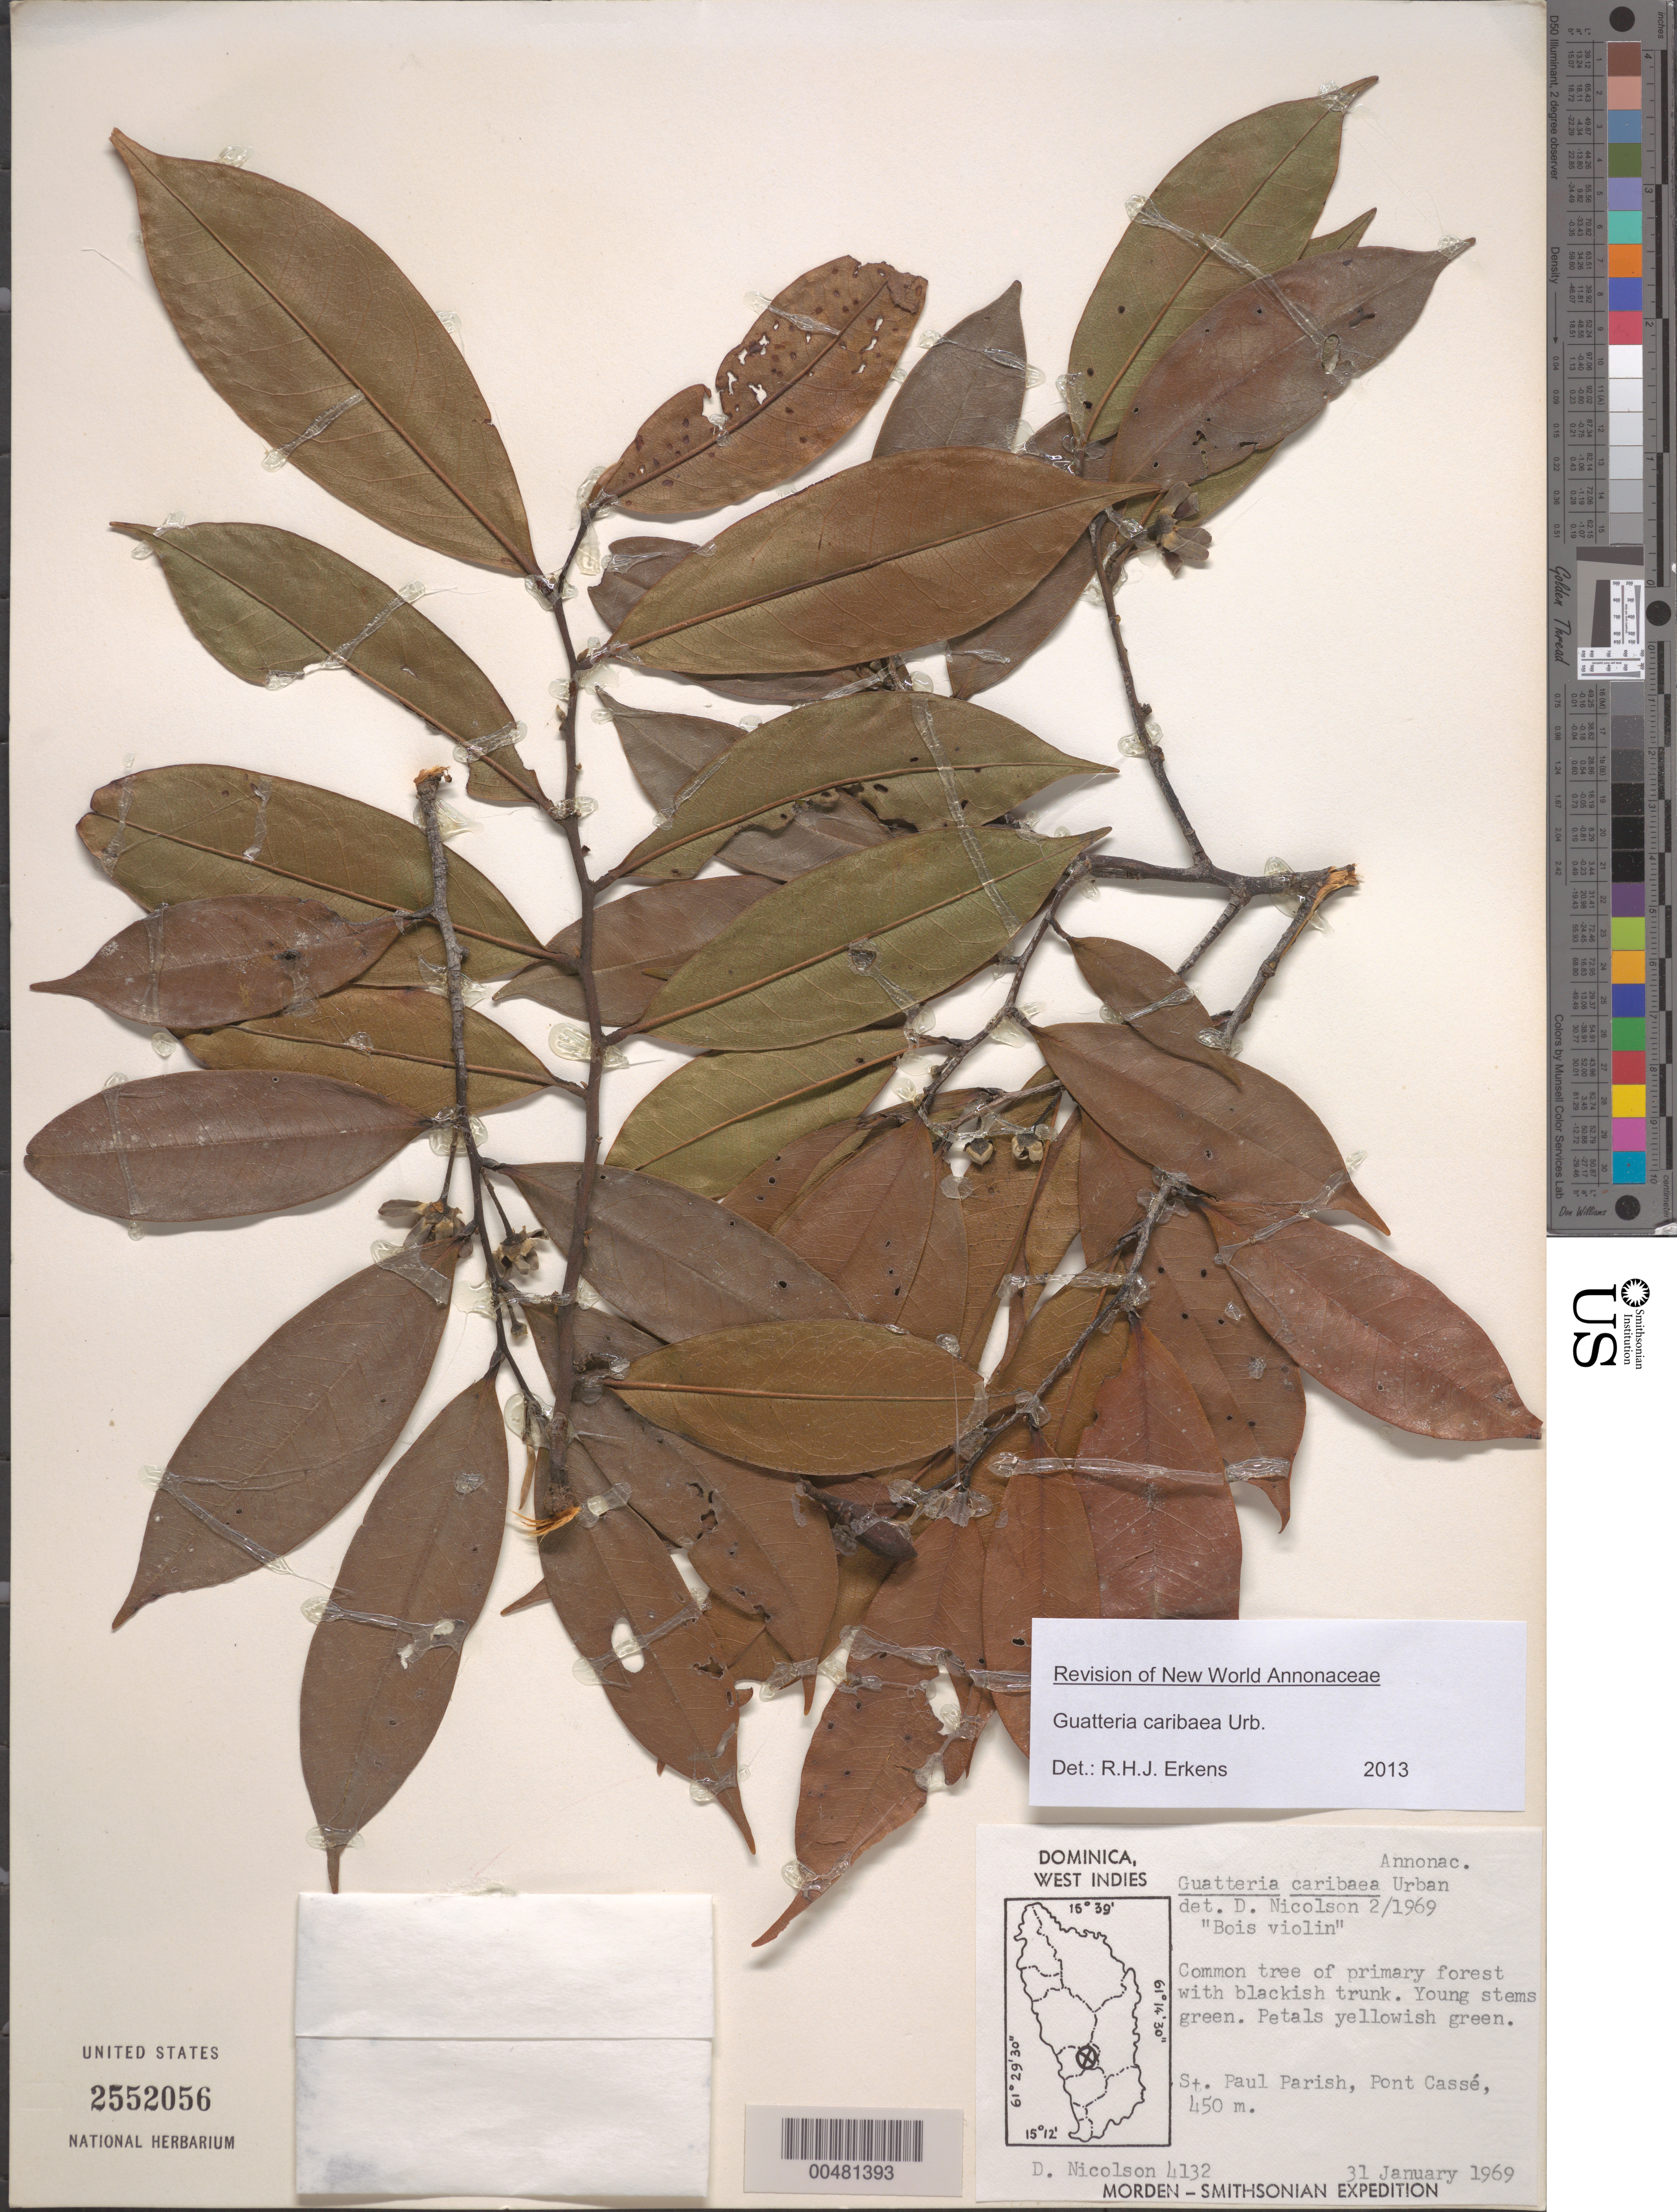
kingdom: Plantae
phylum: Tracheophyta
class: Magnoliopsida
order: Magnoliales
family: Annonaceae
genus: Guatteria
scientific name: Guatteria caribaea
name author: Urb.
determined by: Erkens, R. H. J.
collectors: D. H. Nicolson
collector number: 4132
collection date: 1969-01-31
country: Dominica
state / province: St. Paul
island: Dominica I.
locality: Pont Cassé.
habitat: Primary forest.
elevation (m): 450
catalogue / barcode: US 2552056